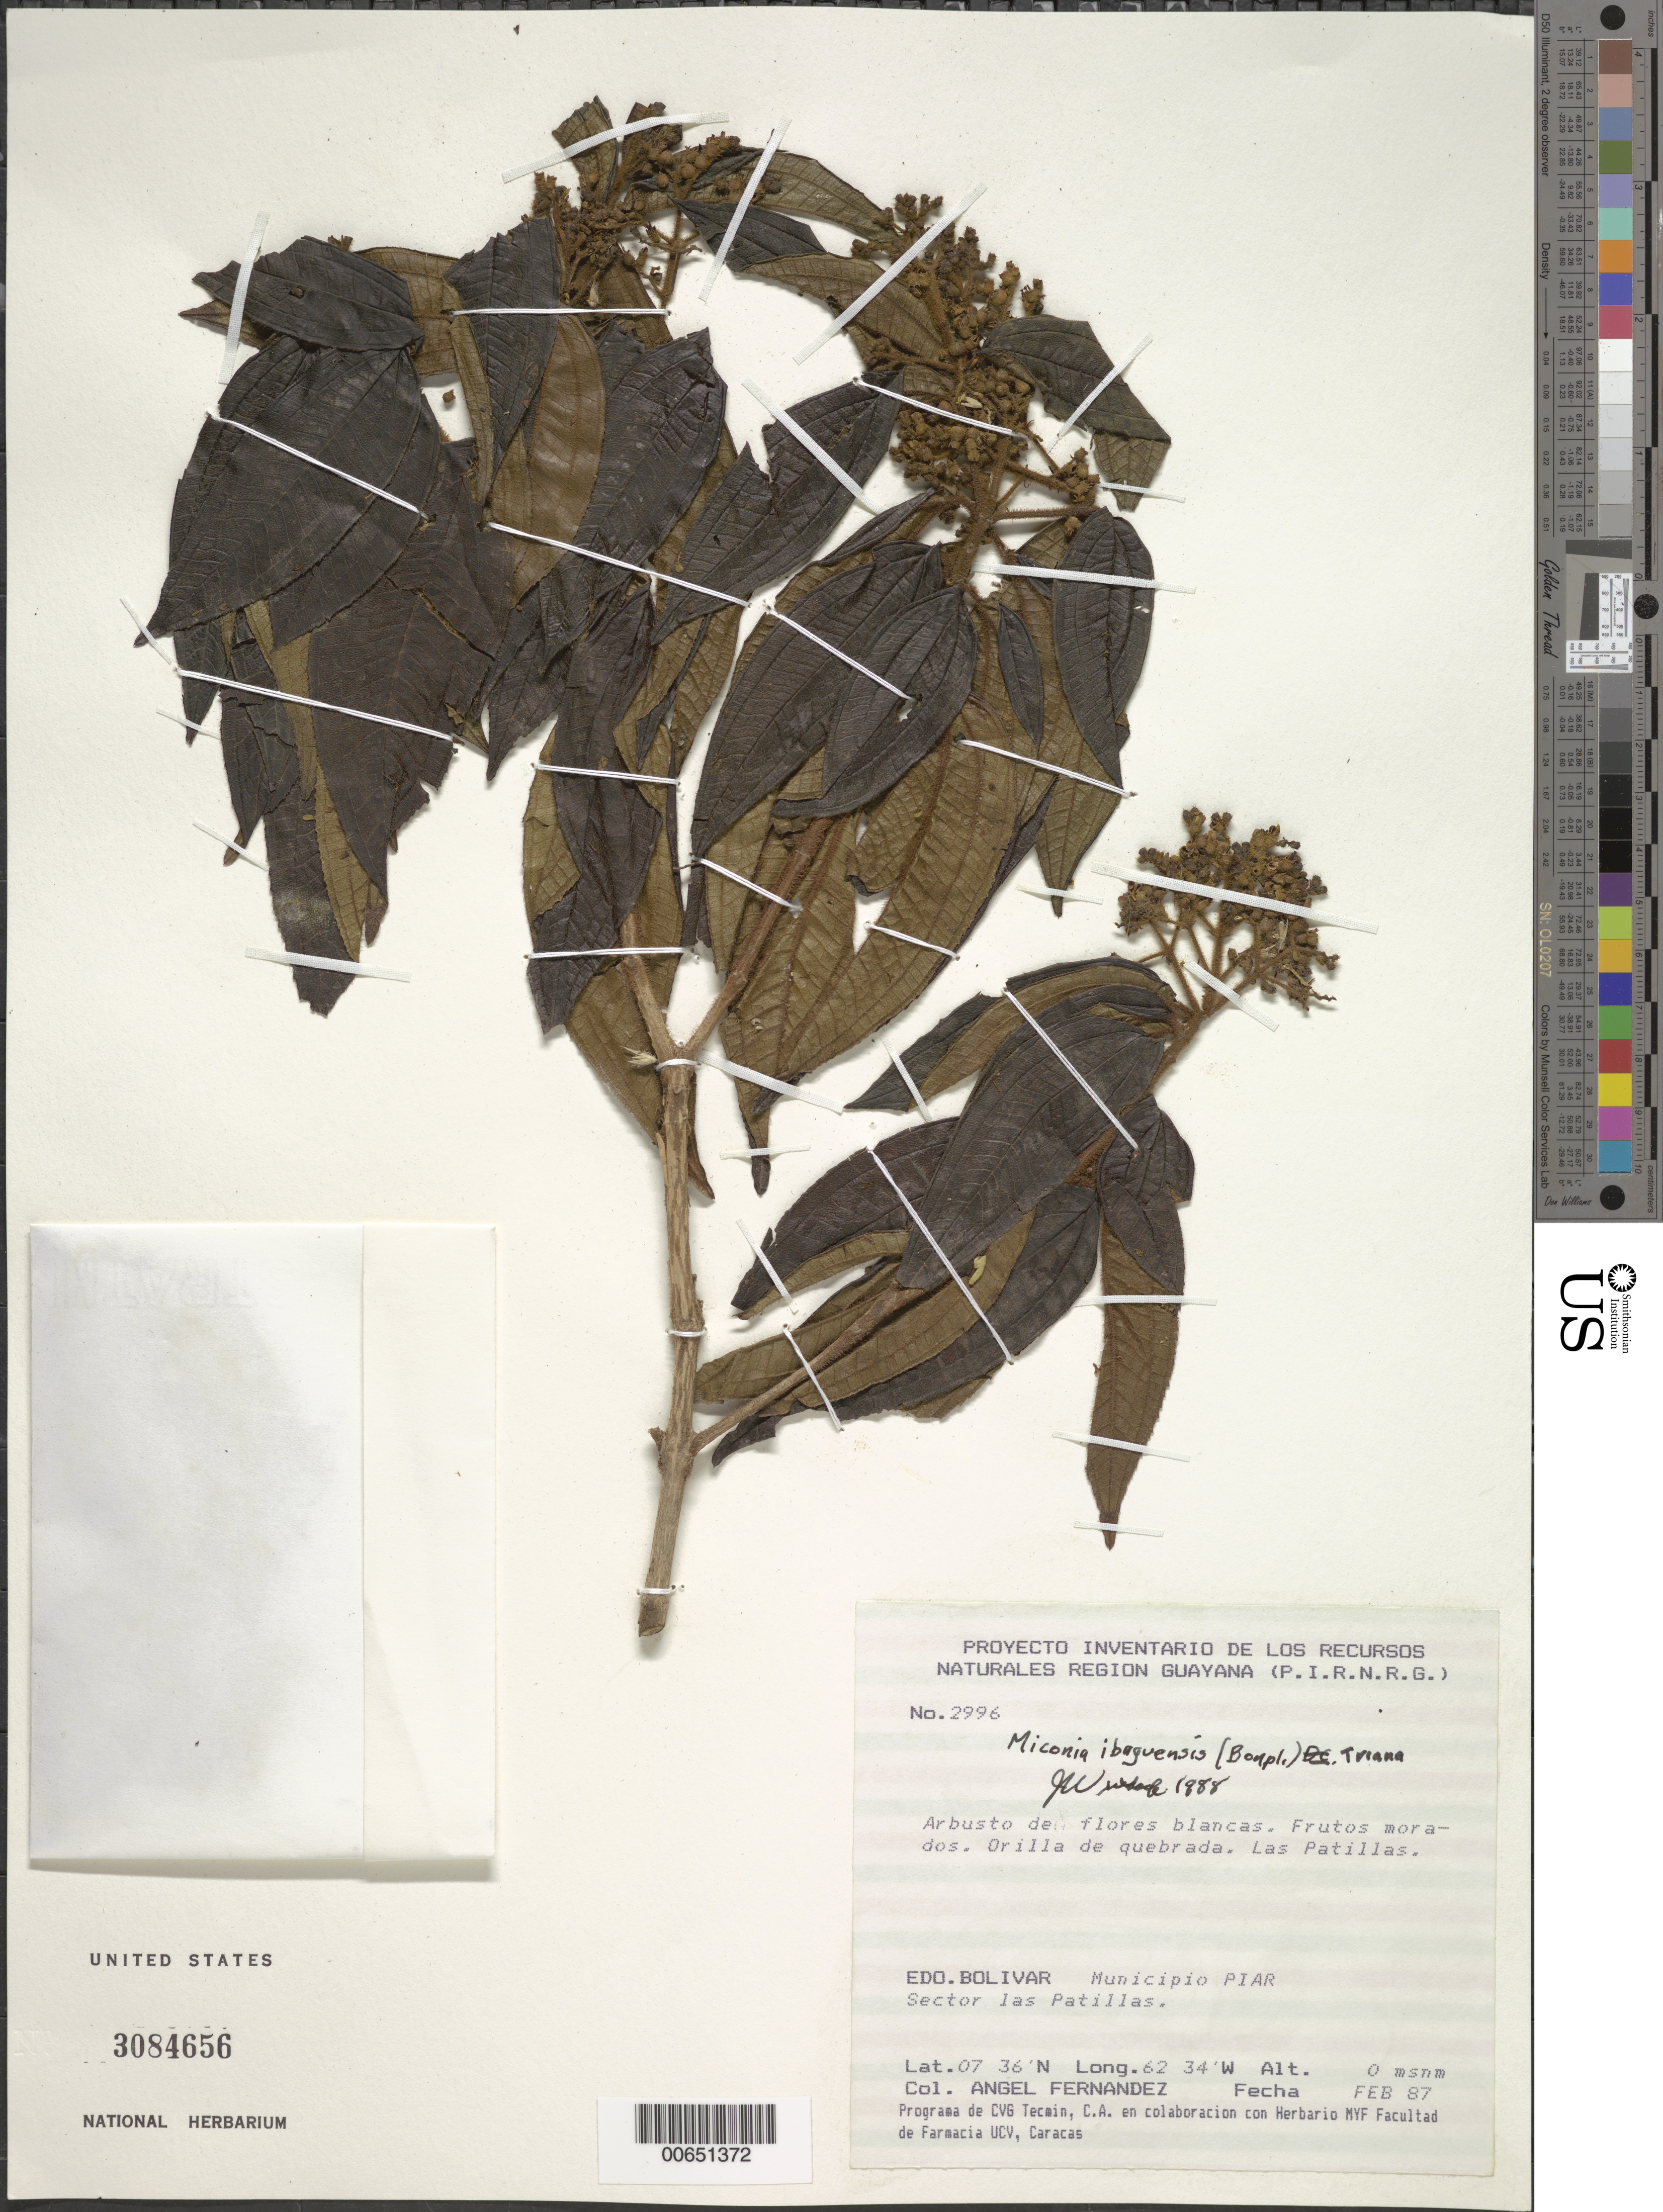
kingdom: Plantae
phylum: Tracheophyta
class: Magnoliopsida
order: Myrtales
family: Melastomataceae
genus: Miconia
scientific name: Miconia ibaguensis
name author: (Bonpl.) Triana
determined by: Wurdack, John J., (US), US (UNITED STATES)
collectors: A. Fernández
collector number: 2996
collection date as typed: Feb-87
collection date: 1987-02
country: Venezuela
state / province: Bolívar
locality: Mun. Piar, Sector las Patillas, Las Patillas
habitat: Edge of quebrada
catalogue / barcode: US 3084656